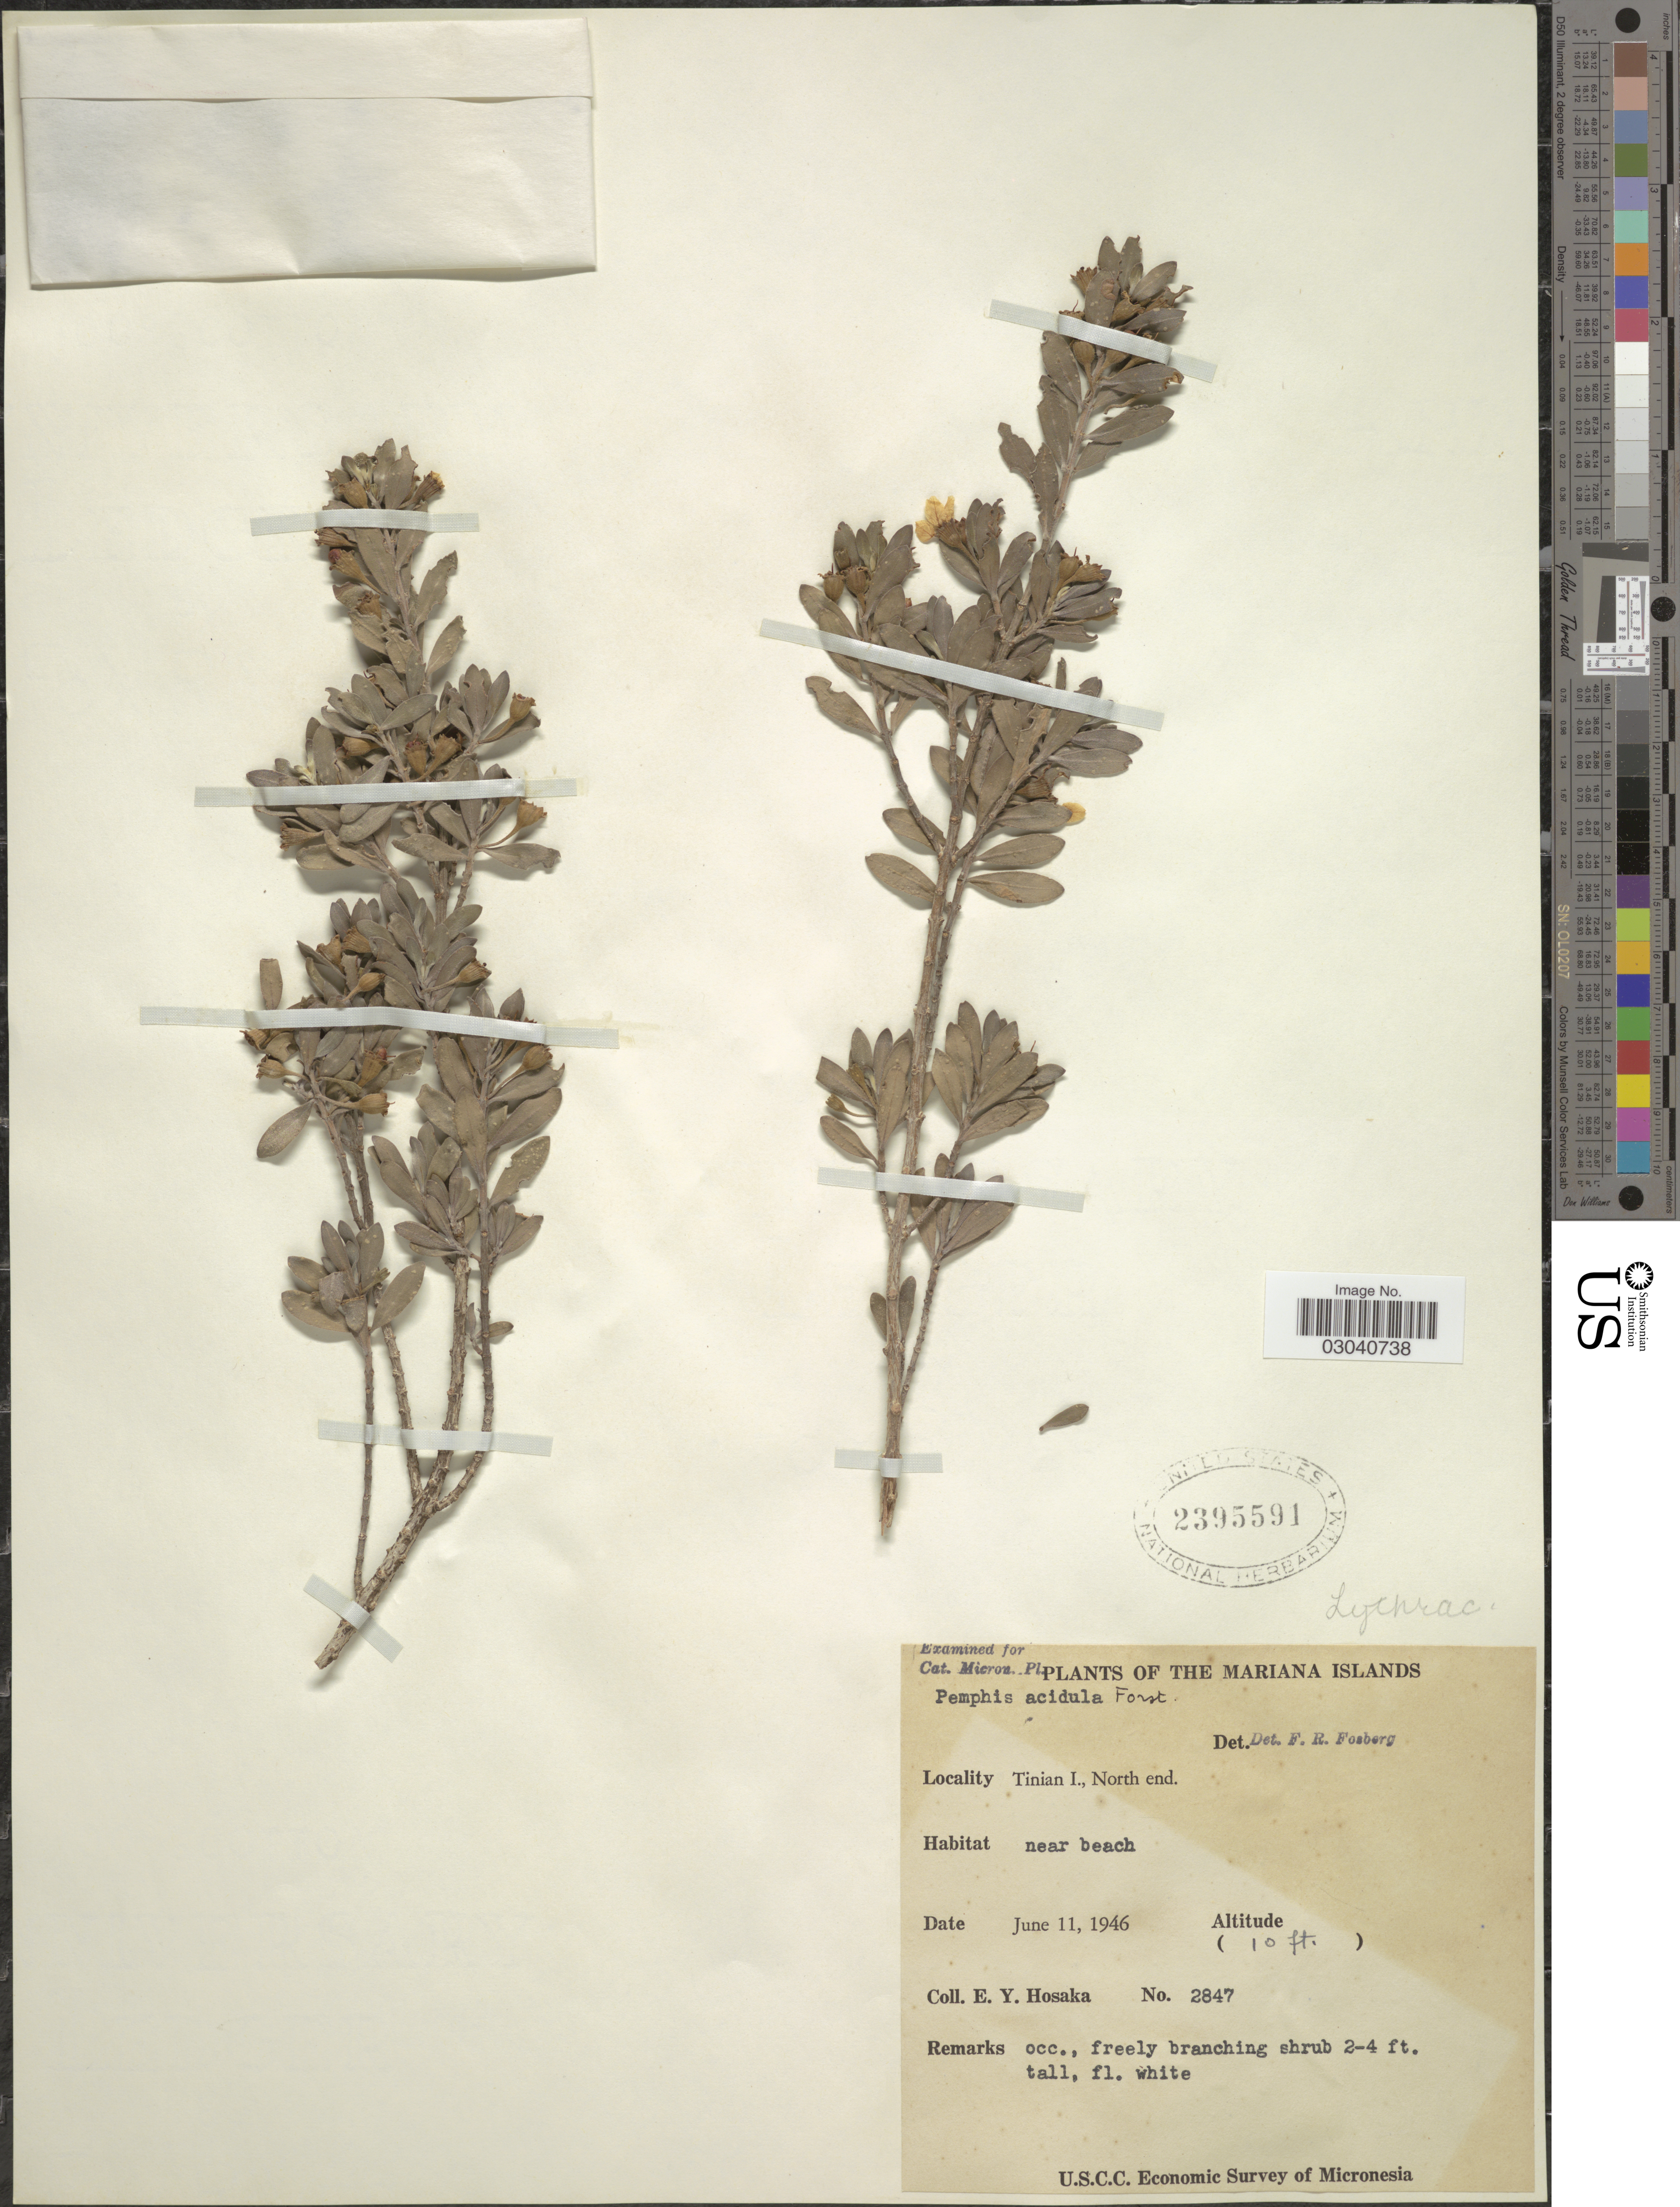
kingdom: Plantae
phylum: Tracheophyta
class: Magnoliopsida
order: Myrtales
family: Lythraceae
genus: Pemphis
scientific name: Pemphis acidula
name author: J.R. Forst. & G. Forst.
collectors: E. Y. Hosaka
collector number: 2847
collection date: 1946-06-11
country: Northern Mariana Islands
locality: The Mariana Islands. Tinian I., North end, near beach.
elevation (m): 3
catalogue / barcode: US 2395591